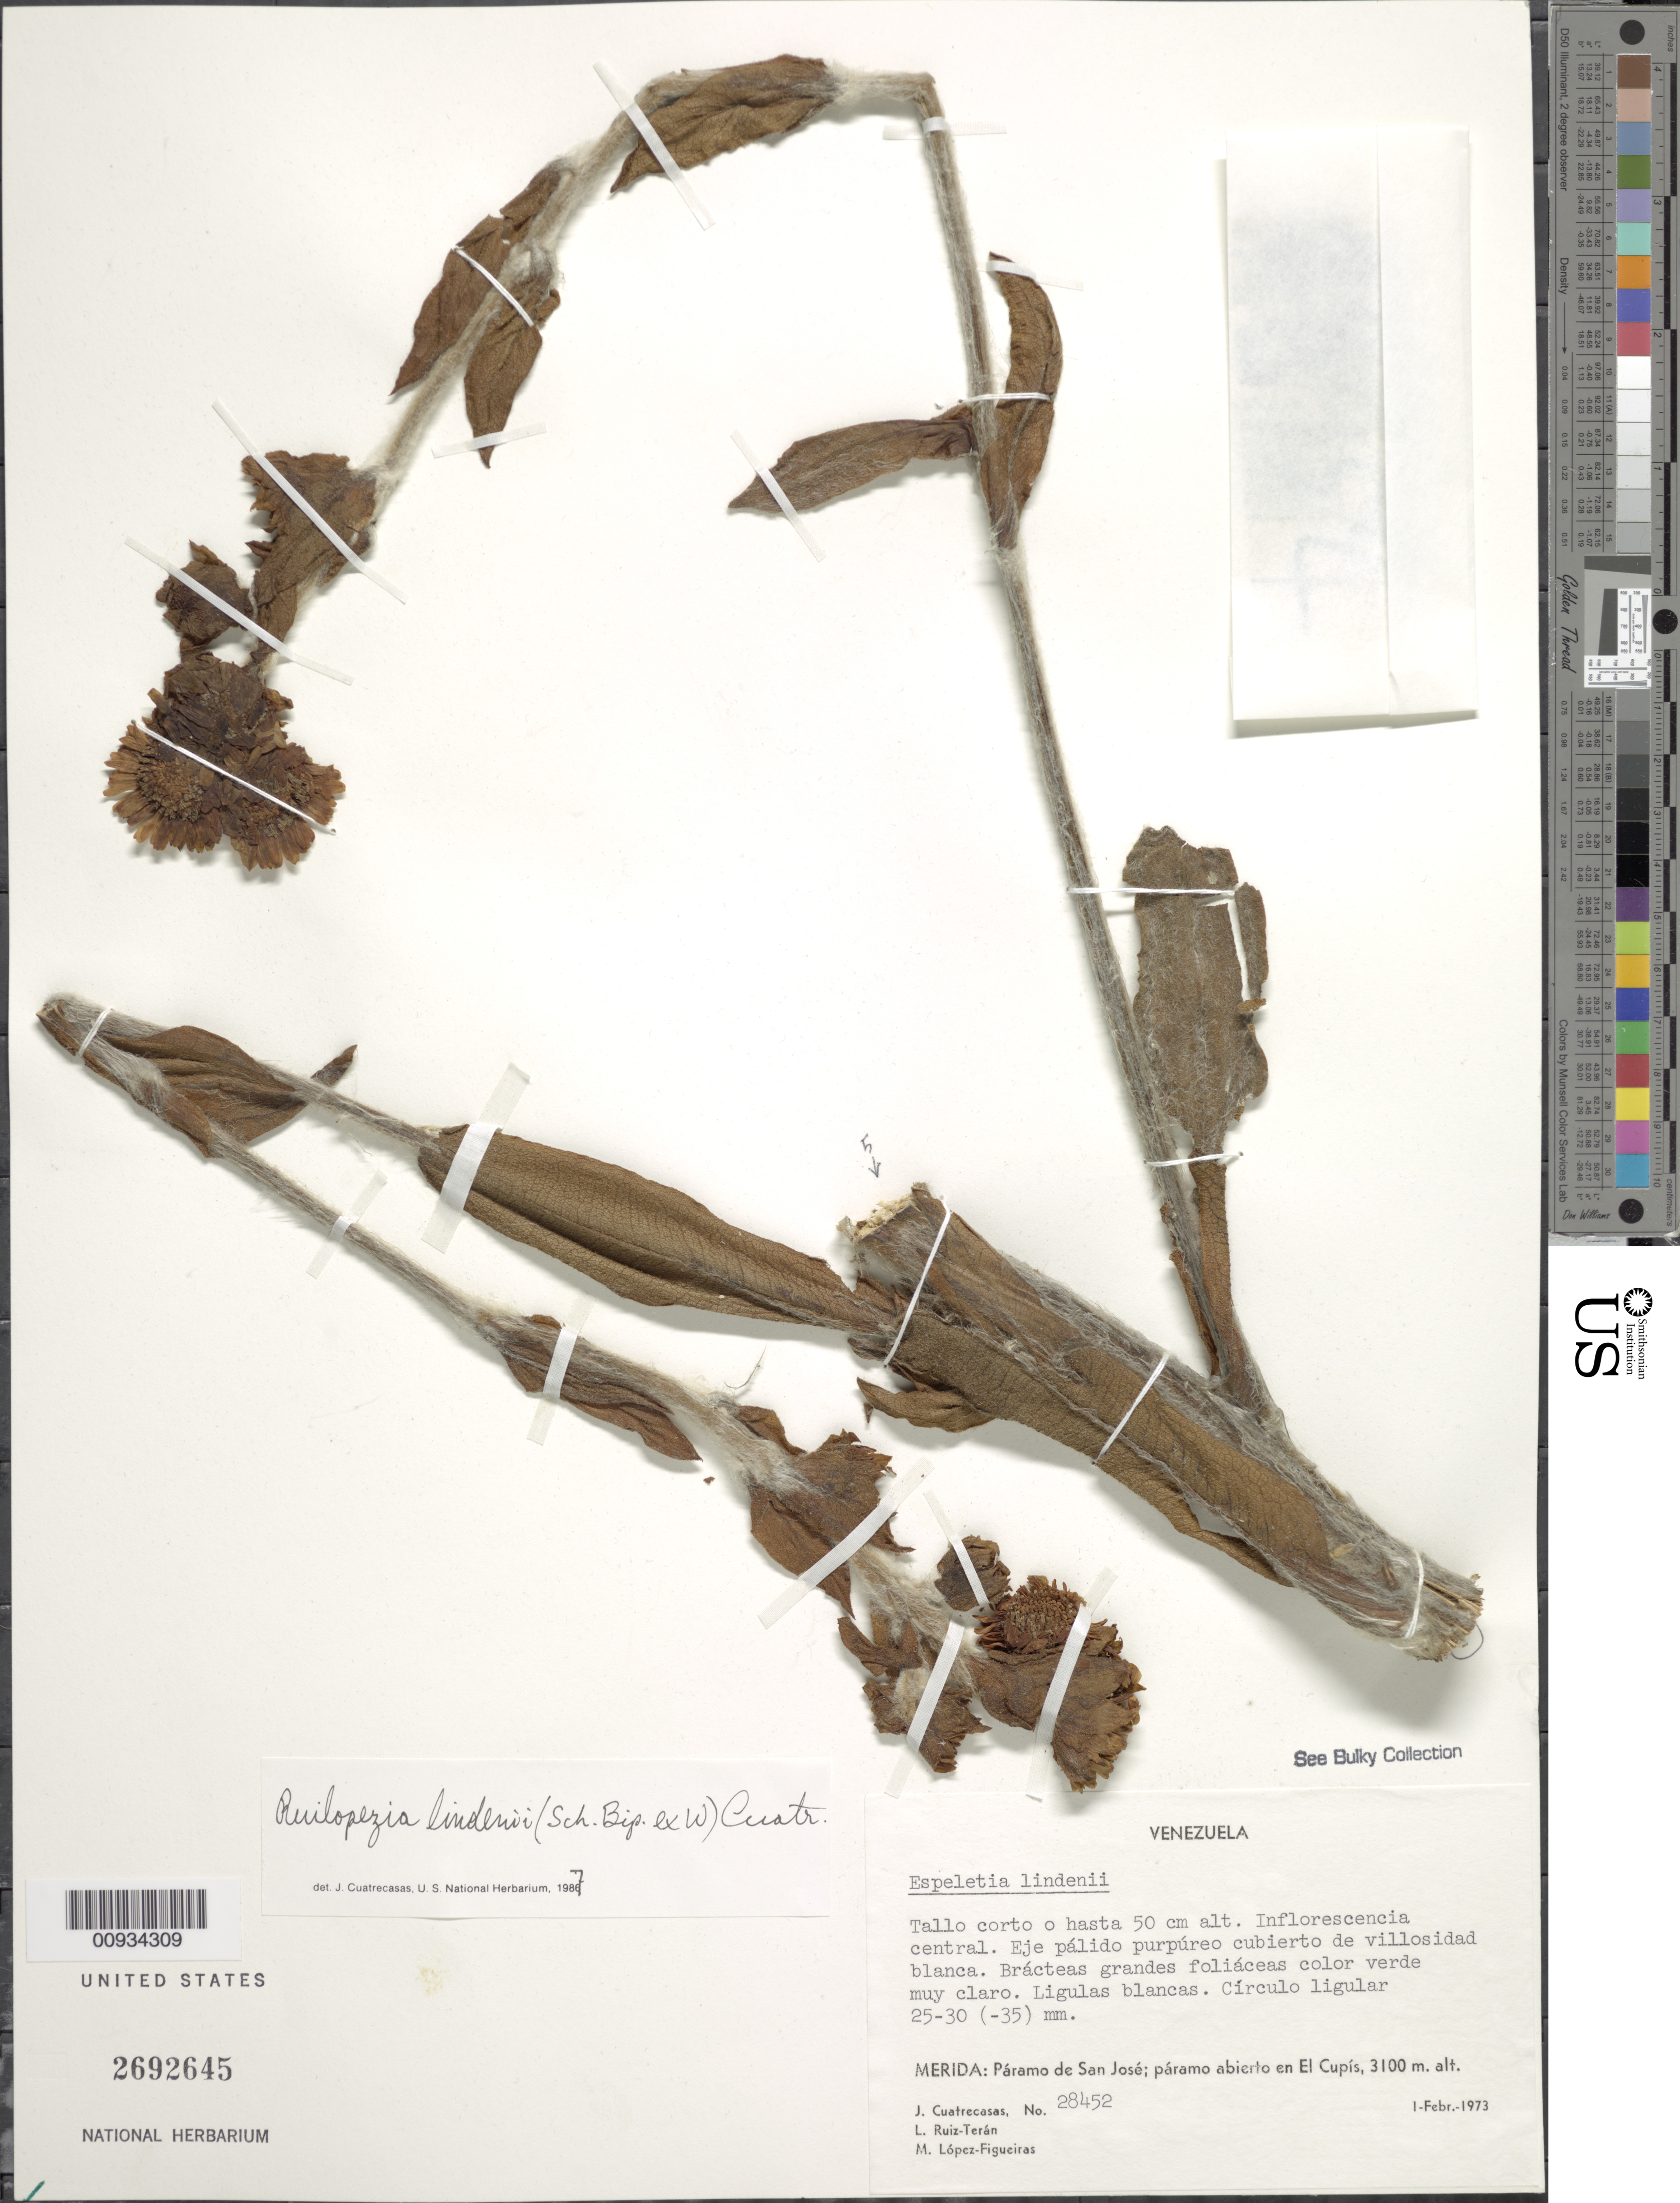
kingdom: Plantae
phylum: Tracheophyta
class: Magnoliopsida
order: Asterales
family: Asteraceae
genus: Ruilopezia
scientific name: Ruilopezia lindenii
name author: (Sch. Bip. ex Wedd.) Cuatrec.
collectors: J. Cuatrecasas, L. E. Ruíz-Terán & M. López Figueiras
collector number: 28452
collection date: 1973-02-01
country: Venezuela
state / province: Mérida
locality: Paramo de San Jose, paramo abierto en El Cupis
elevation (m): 3100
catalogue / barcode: US 2692645